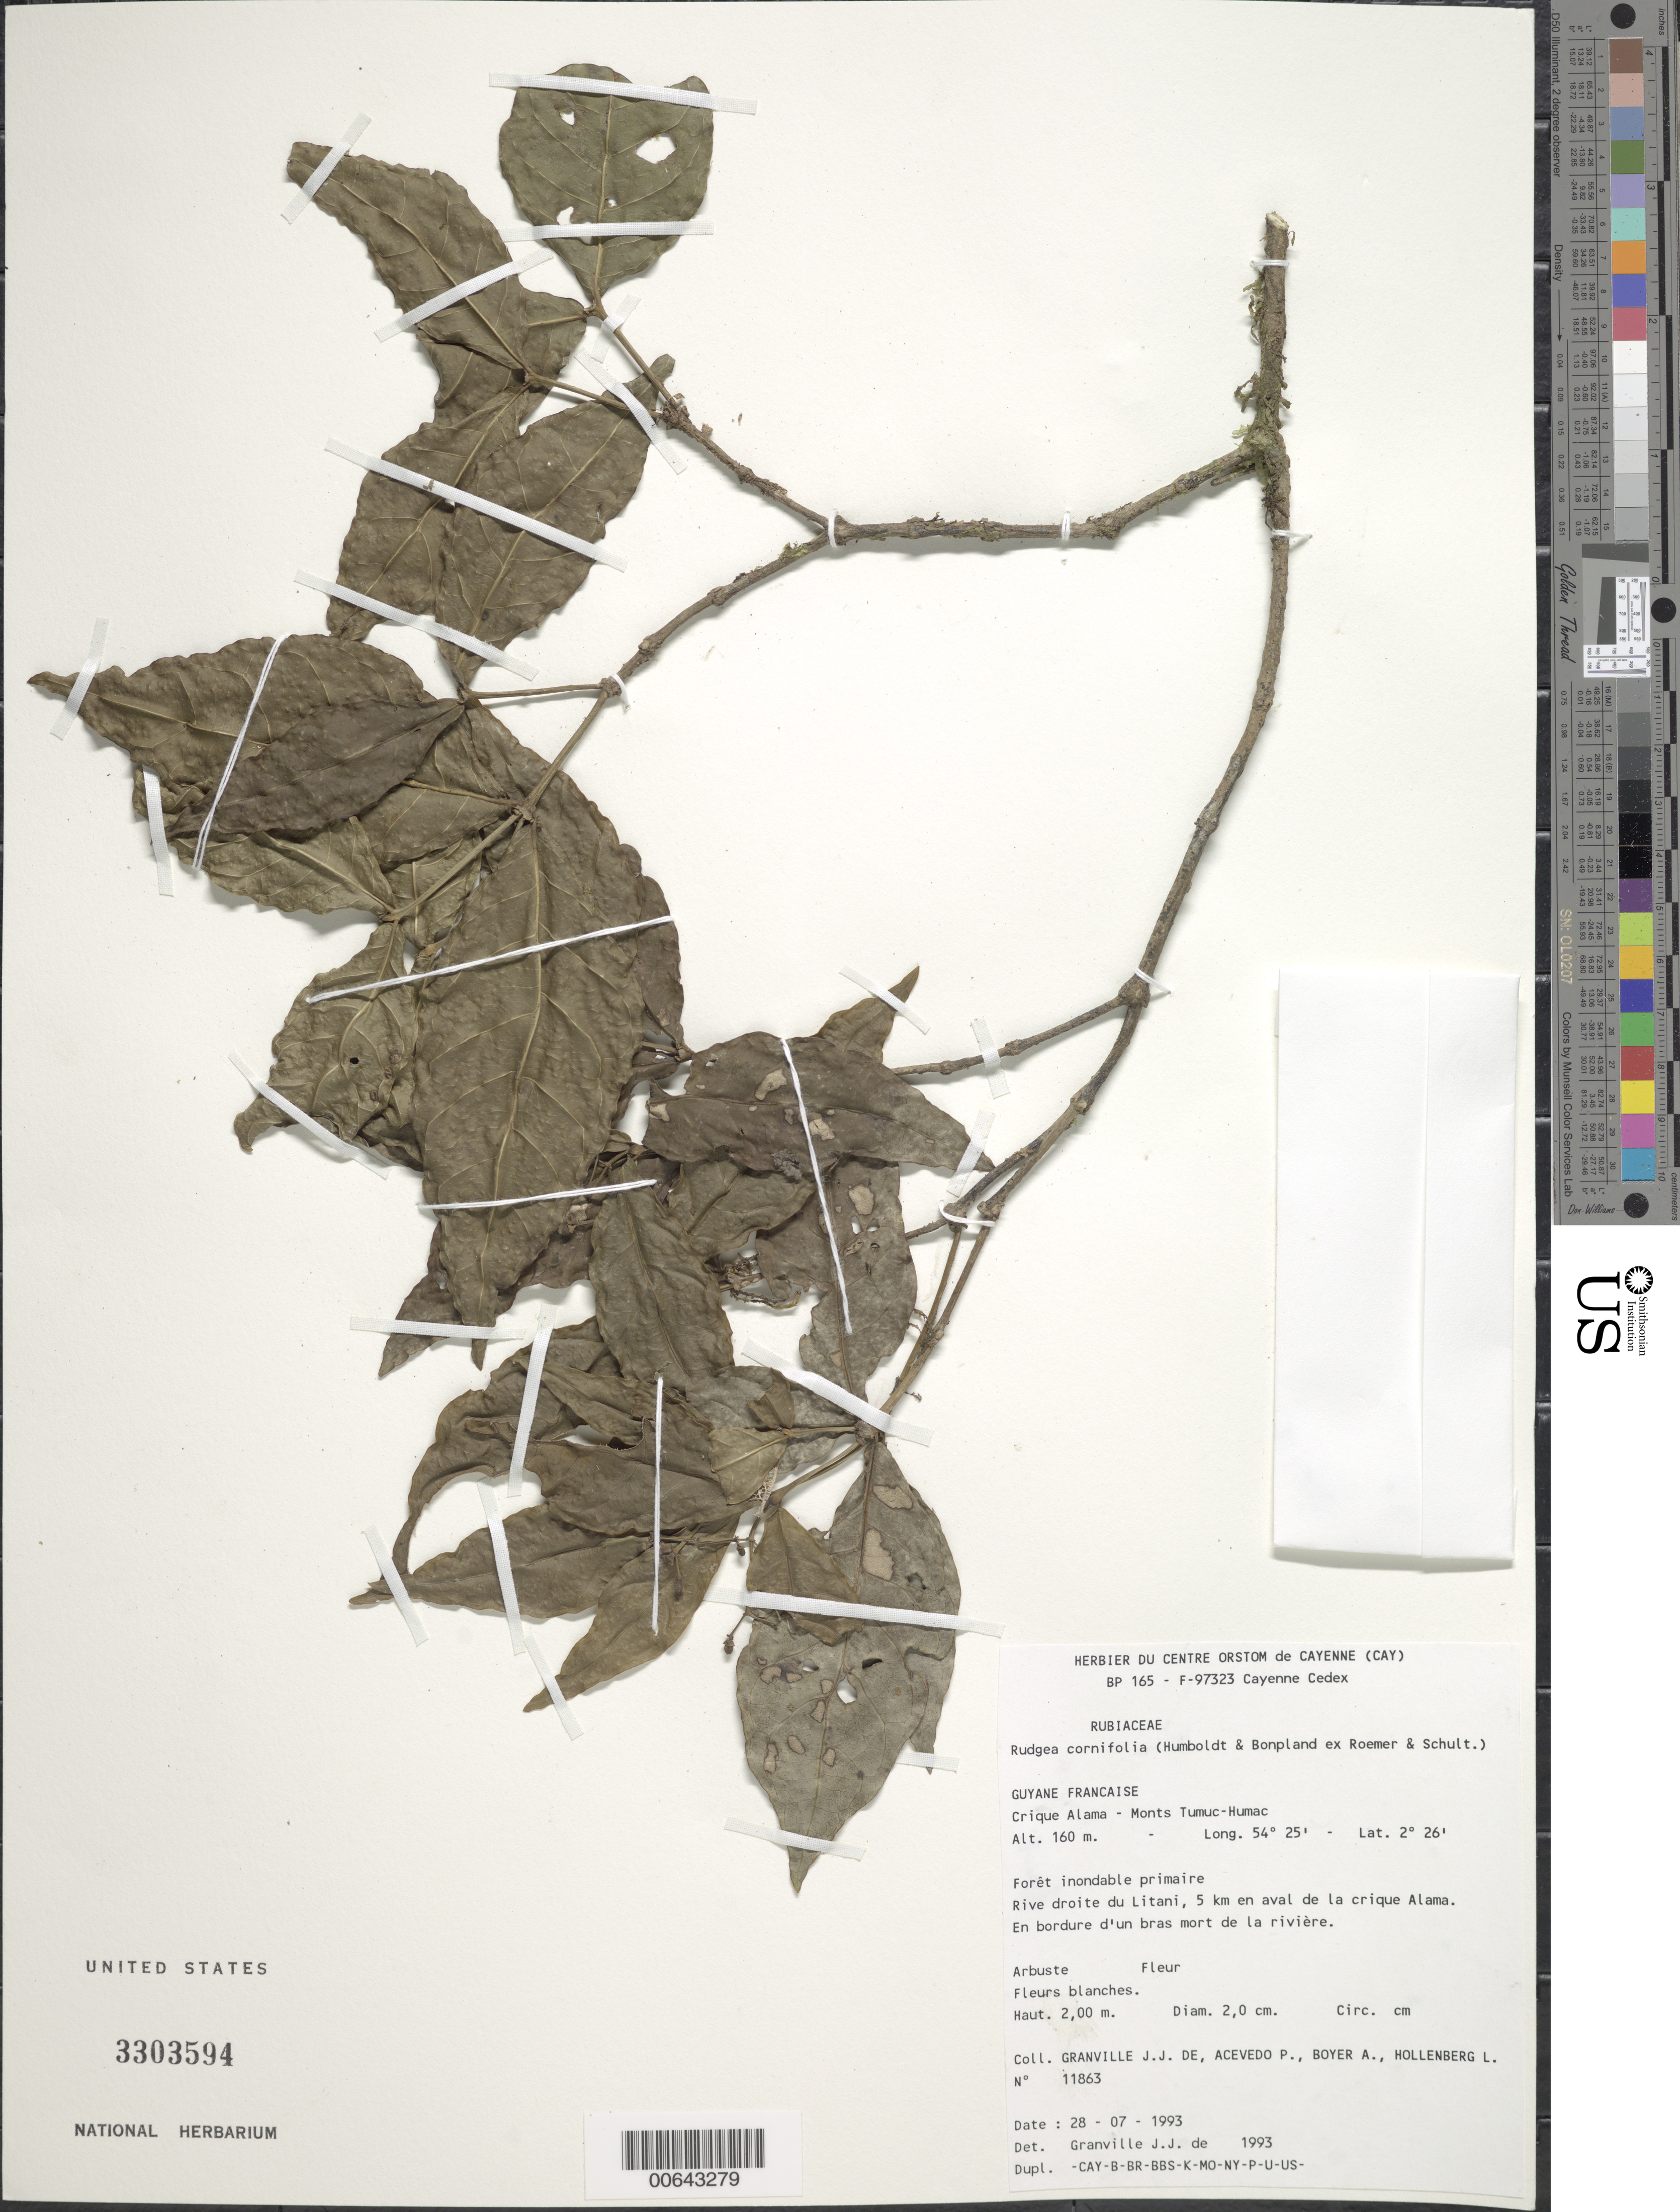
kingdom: Plantae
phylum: Tracheophyta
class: Magnoliopsida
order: Gentianales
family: Rubiaceae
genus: Rudgea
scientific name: Rudgea cornifolia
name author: (Kunth) Standl.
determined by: Granville, J. J. de, (CAY), Institut de Recherche pour le Developpement (IRD) (FRENCH GUIANA)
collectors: J.-J. de Granville, P. Acevedo-Rodr., A. Boyer & L. Hollenberg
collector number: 11863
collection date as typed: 28-Jul-93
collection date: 1993-07-28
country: French Guiana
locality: Crique Alama, Monts Tumuc-Humac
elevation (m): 160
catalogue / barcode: US 3303594